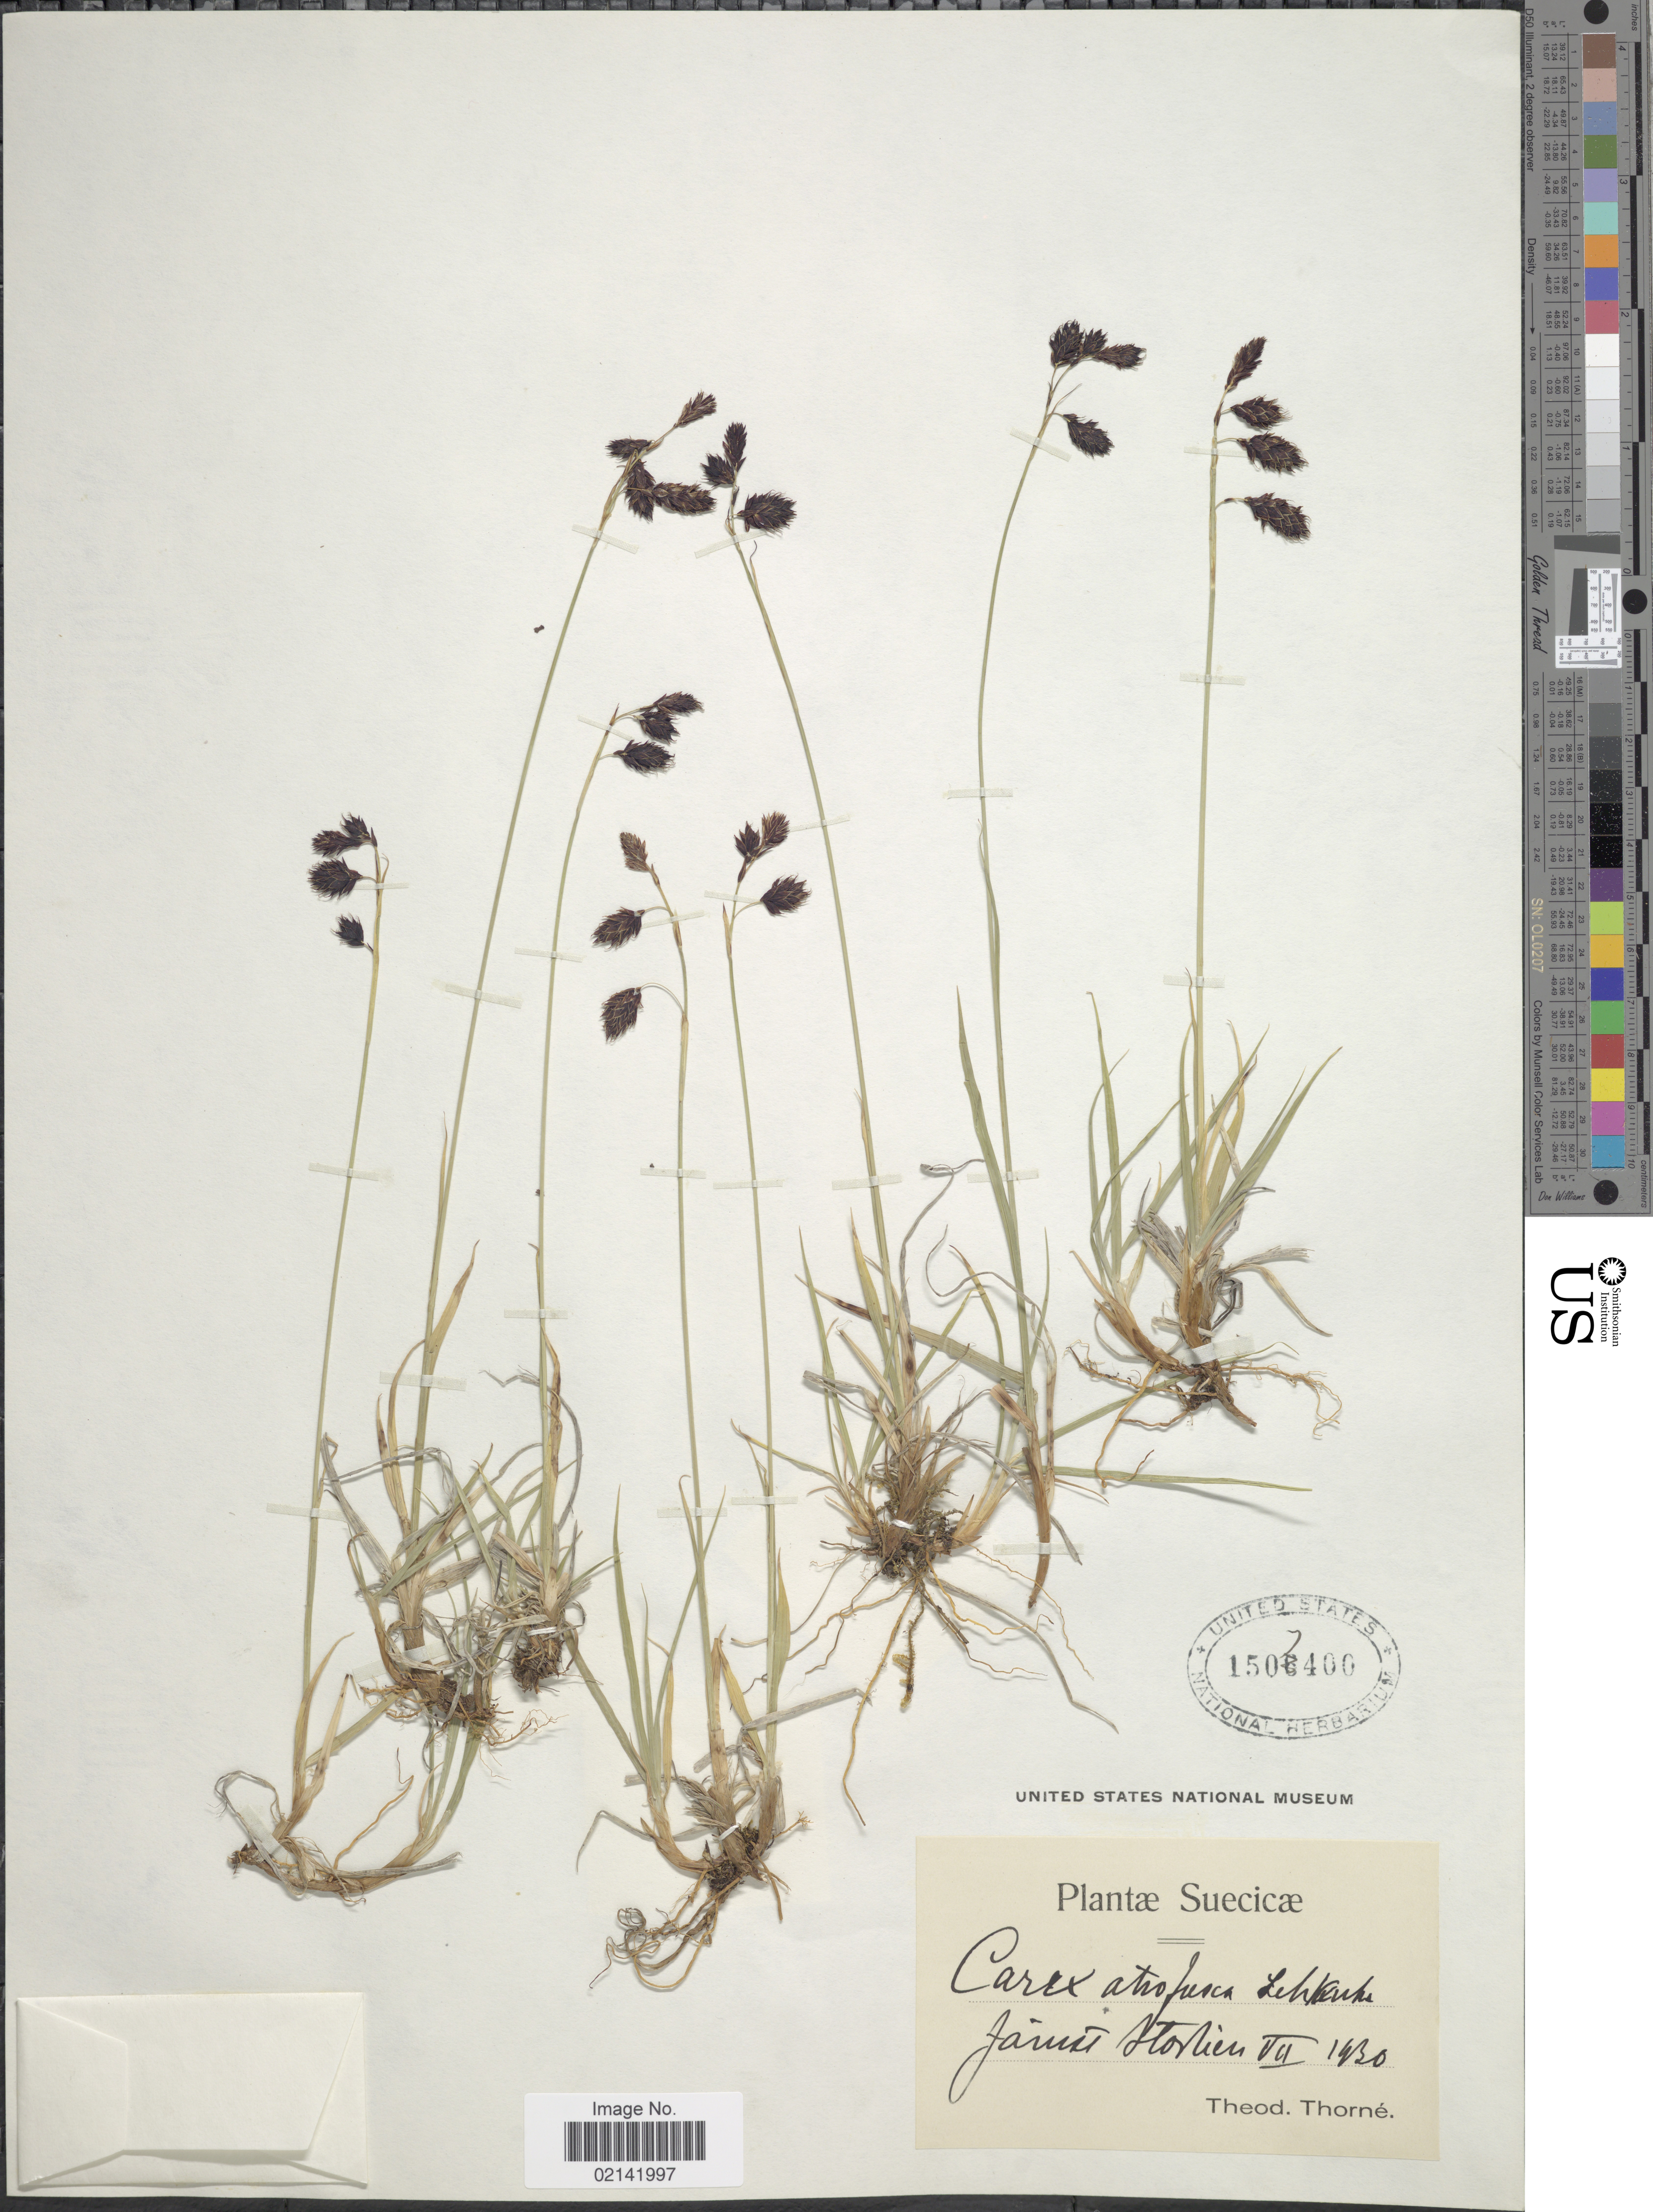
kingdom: Plantae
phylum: Tracheophyta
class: Liliopsida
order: Poales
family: Cyperaceae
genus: Carex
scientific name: Carex atrofusca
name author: Schkuhr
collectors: T. Thorné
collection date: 1930-07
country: Sweden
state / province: Jämtland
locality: Suecicae, Jamt. Storlien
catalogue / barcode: US 1507400